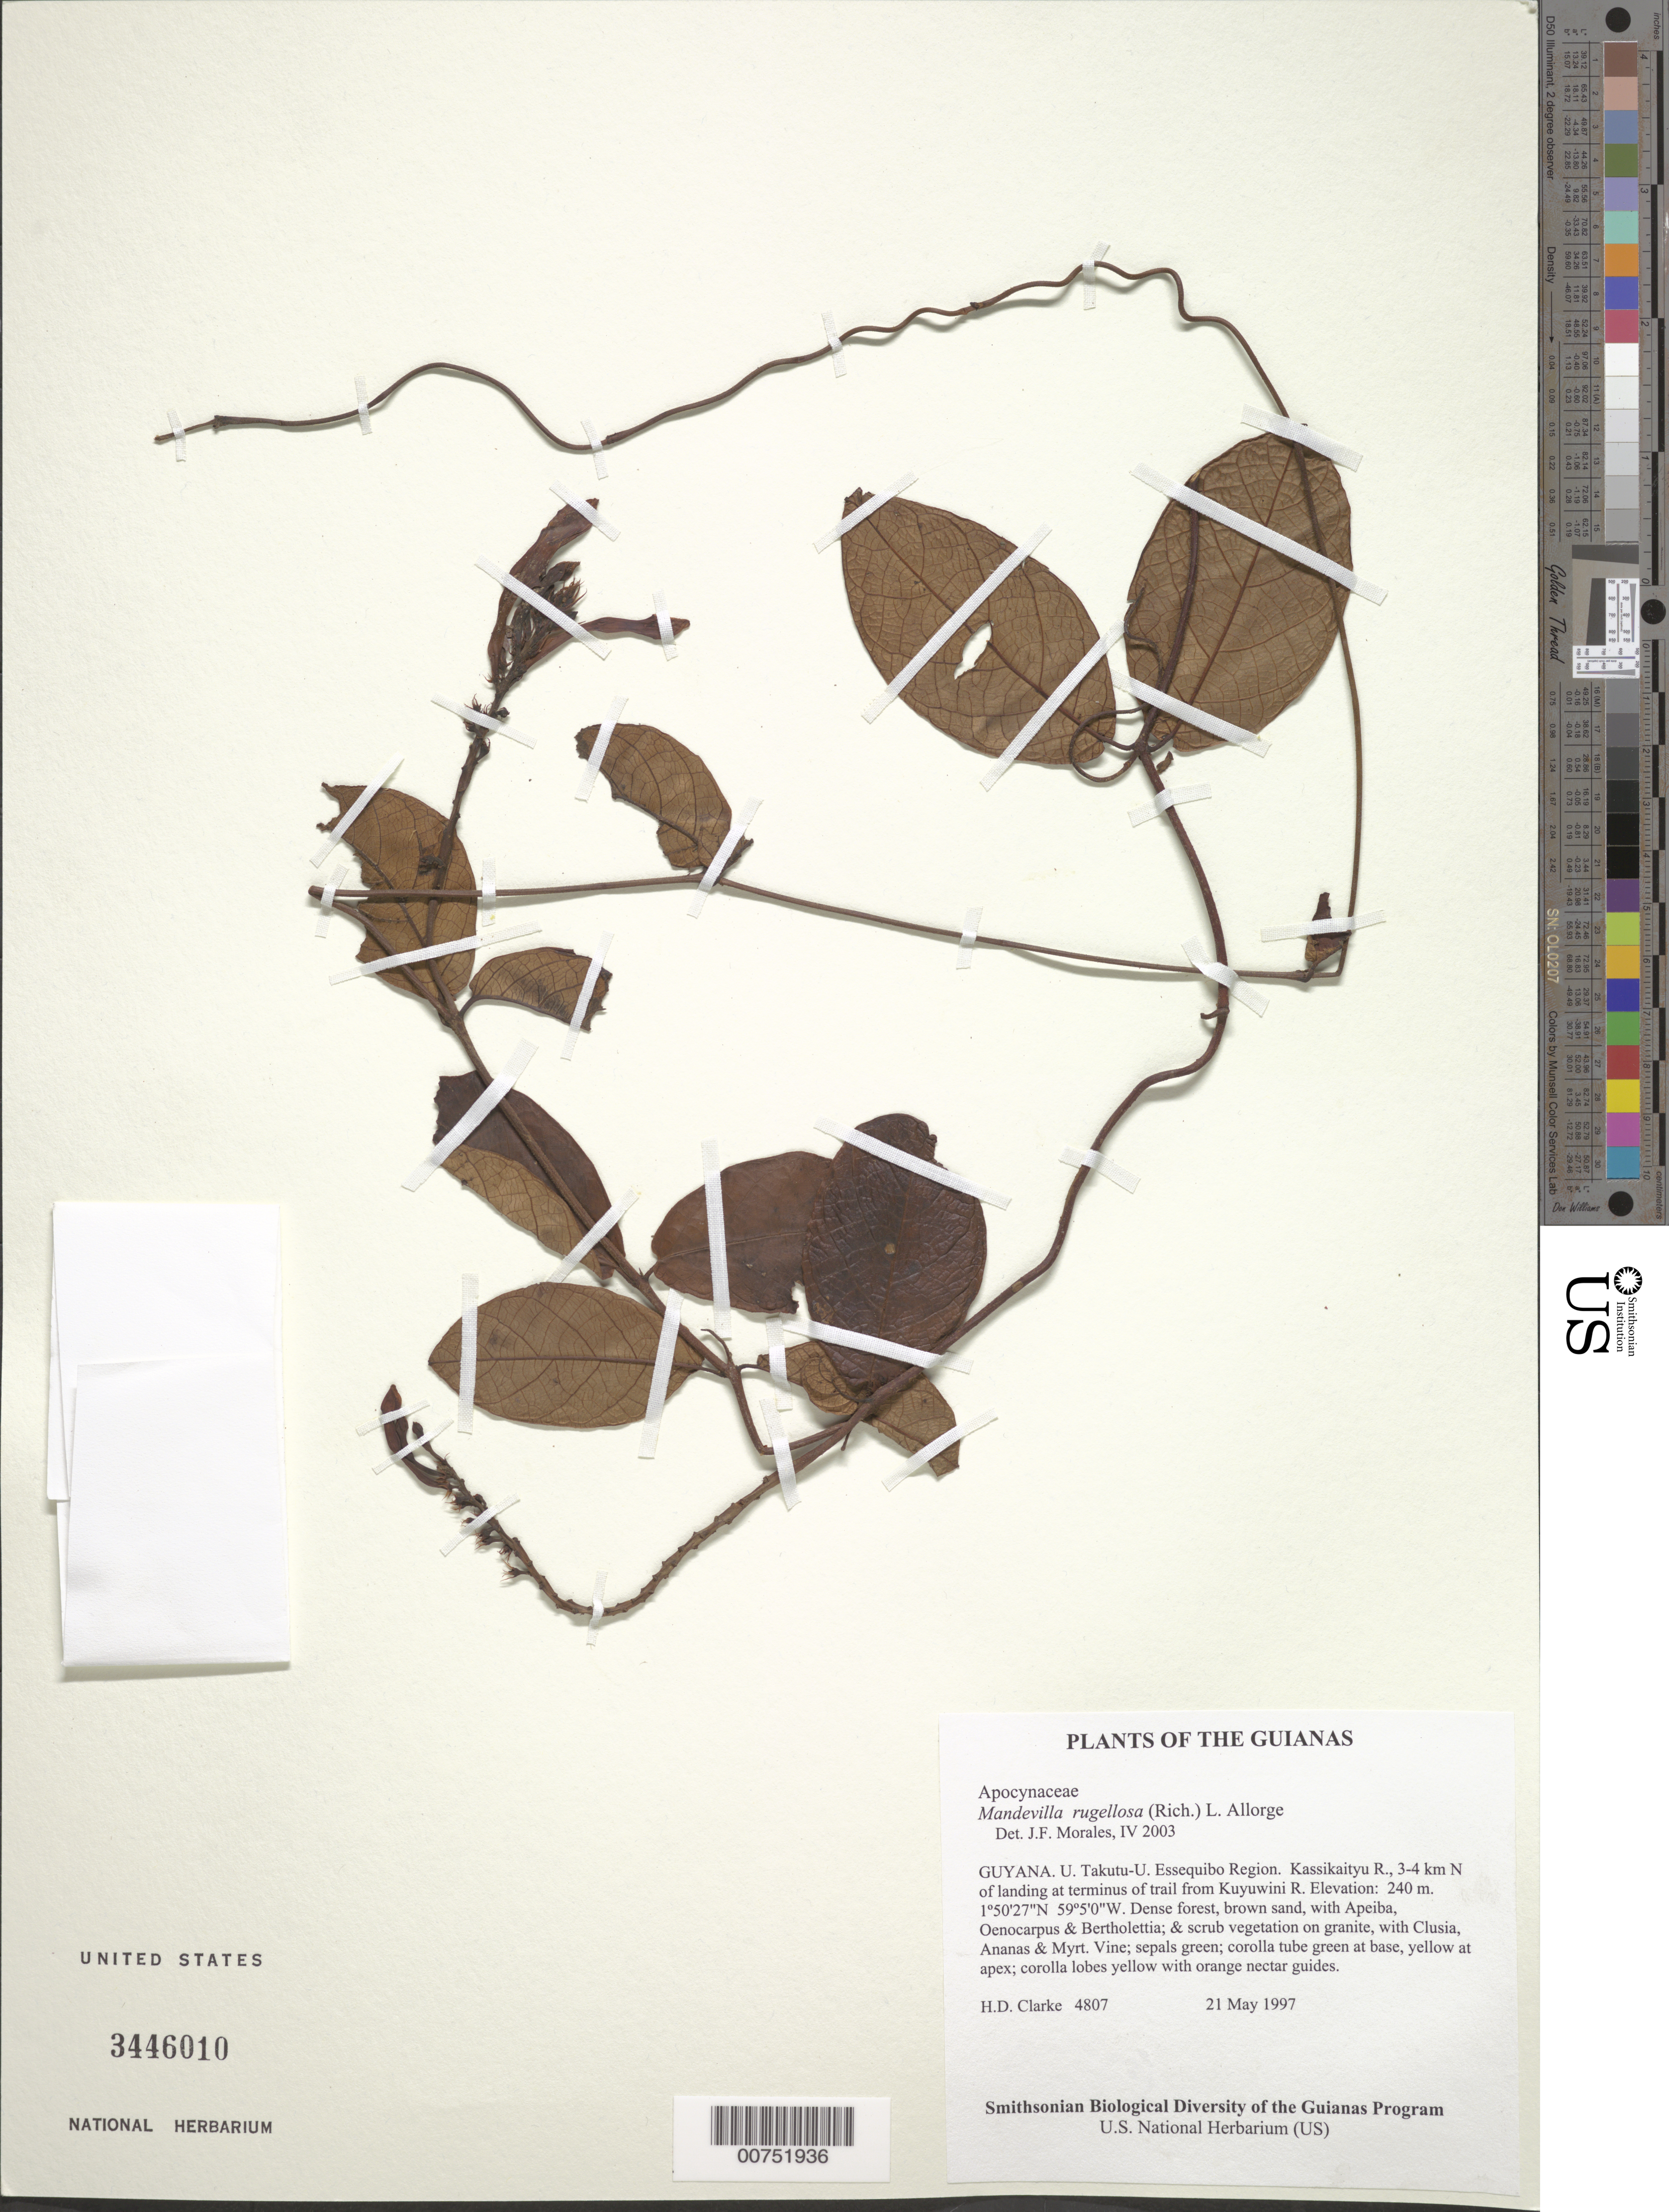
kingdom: Plantae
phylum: Tracheophyta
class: Magnoliopsida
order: Gentianales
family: Apocynaceae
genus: Mandevilla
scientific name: Mandevilla rugellosa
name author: (Rich.) L. Allorge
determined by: Morales, J. F.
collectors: H. D. Clarke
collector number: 4807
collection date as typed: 21 May 1997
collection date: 1997-05-21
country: Guyana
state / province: U. Takutu-U. Essequibo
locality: Kassikaityu R., 3-4 km N of landing at terminus of trail from Kuyuwini R.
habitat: Dense forest, brown sand, with Apeiba, Oenocarpus & Bertholettia; & scrub vegetation on granite, with Clusia, Ananas & Myrt.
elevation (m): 240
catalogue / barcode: US 3446010